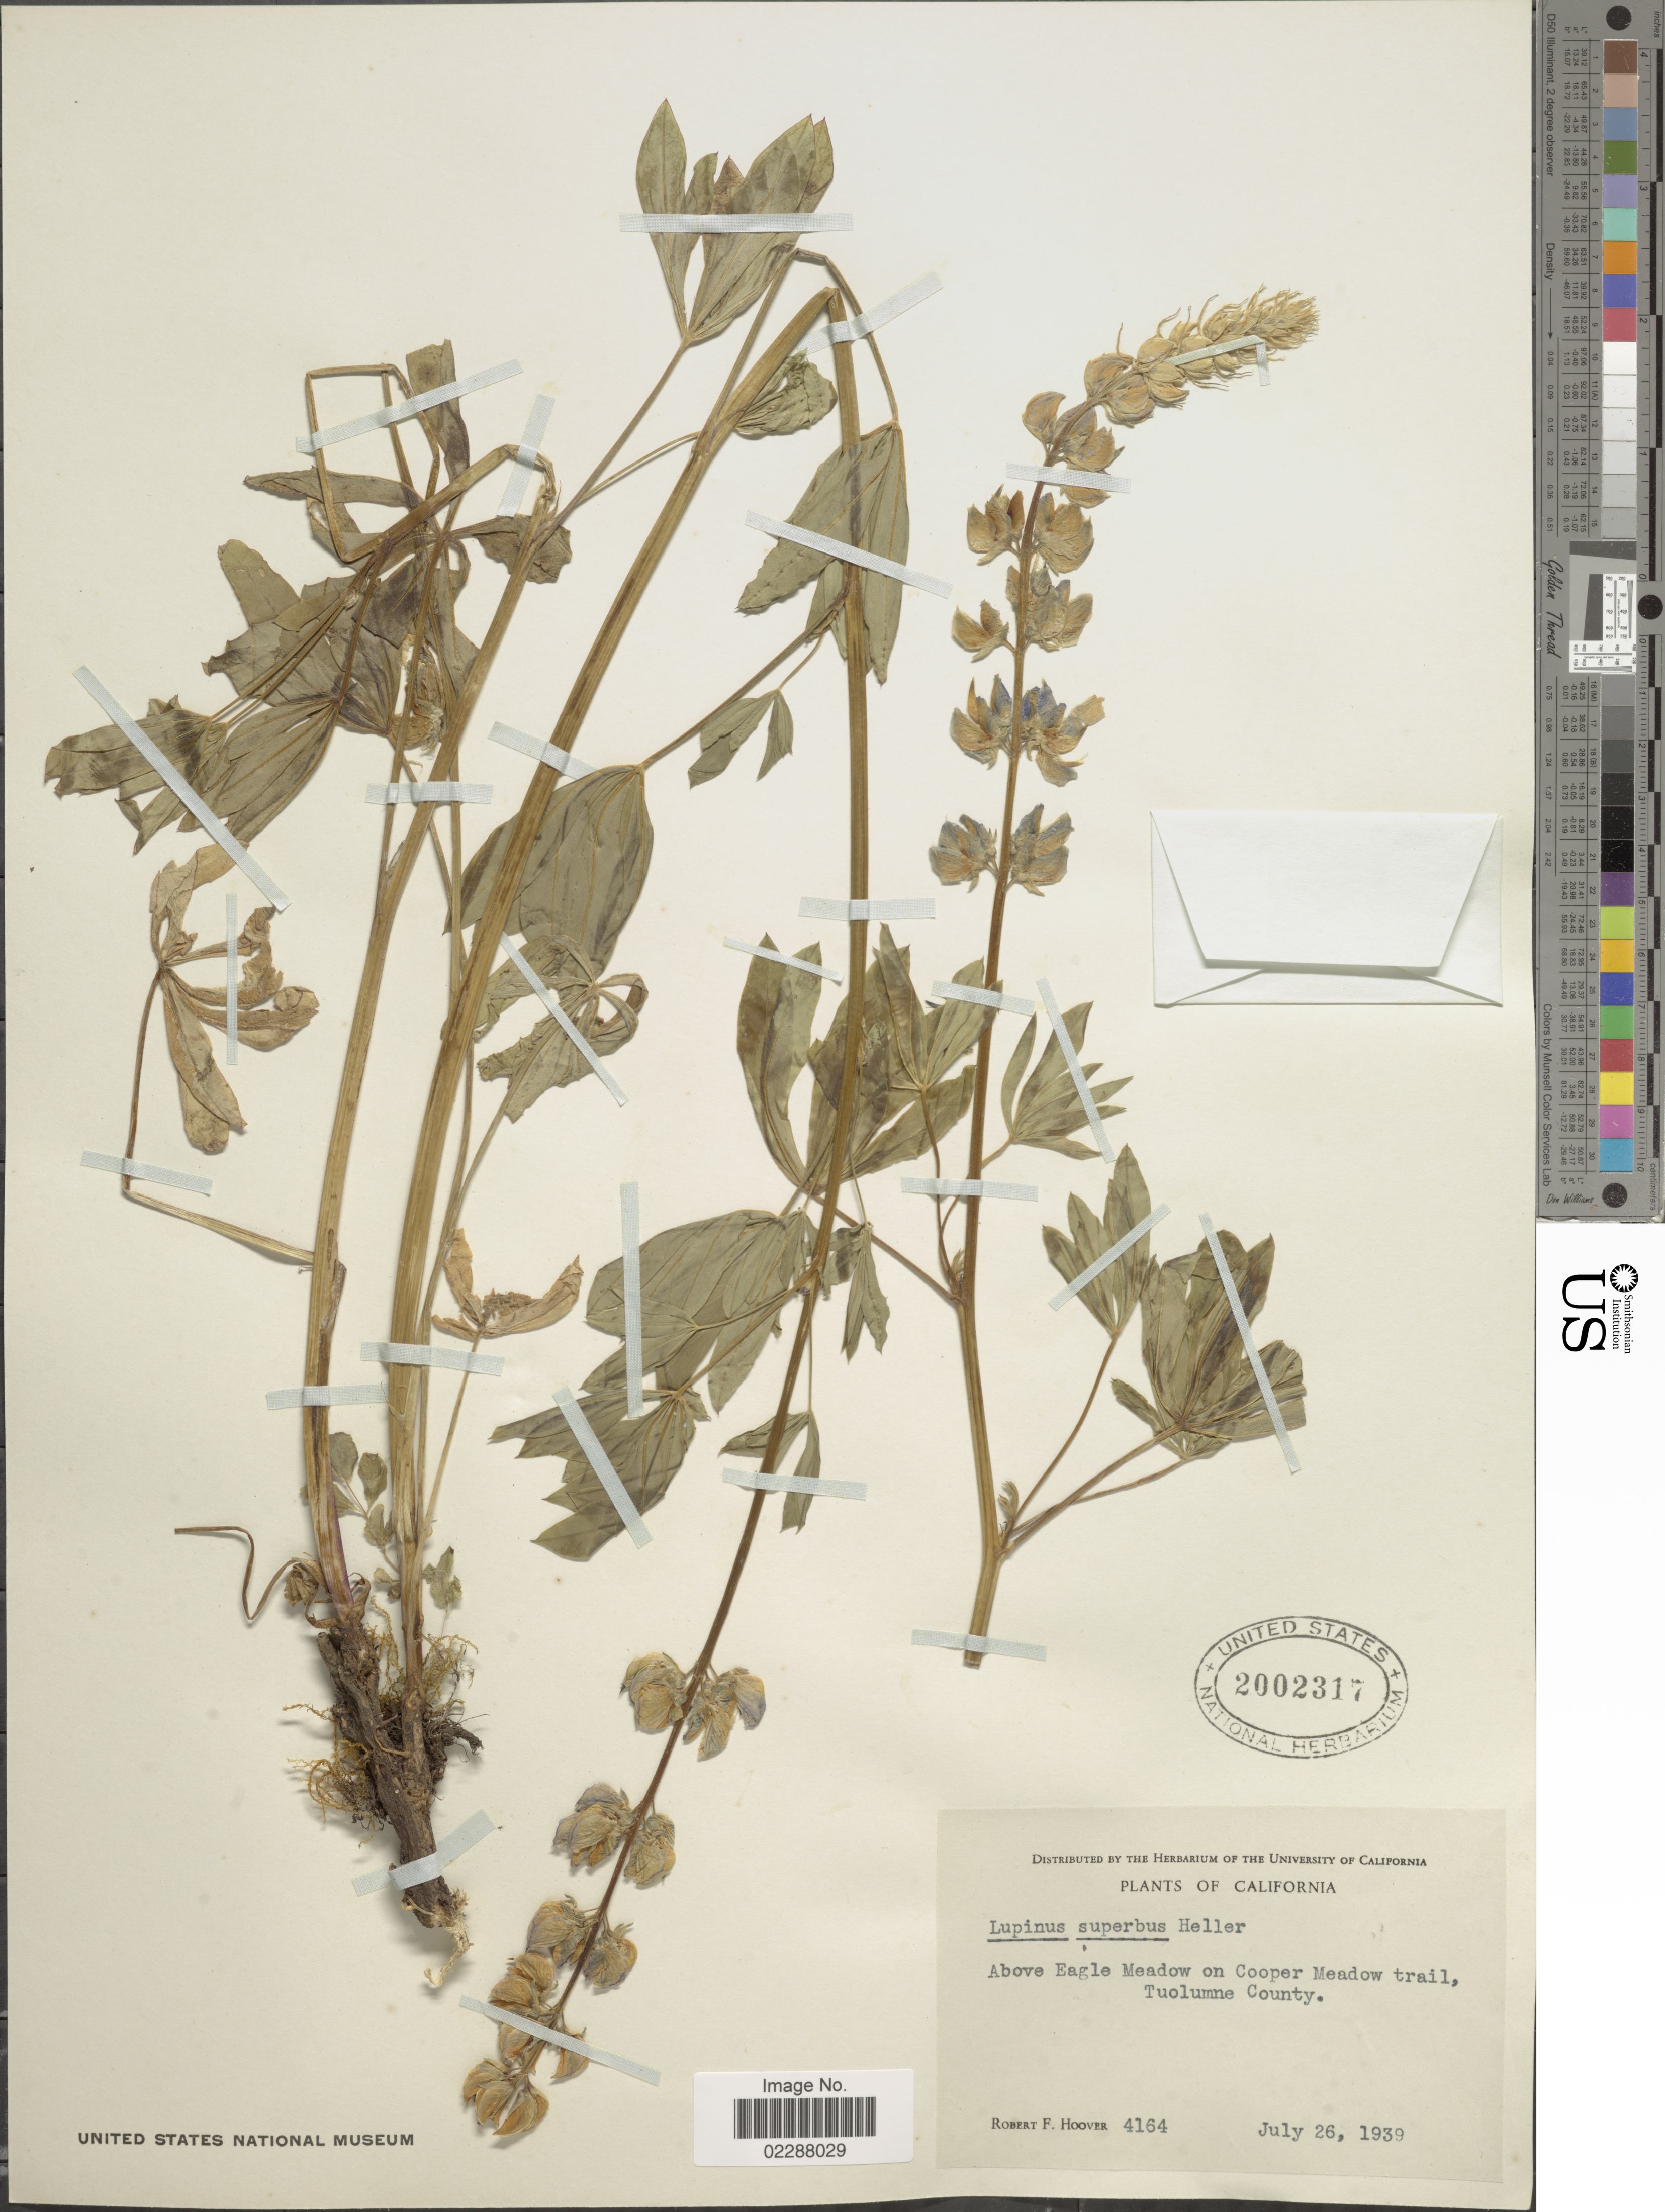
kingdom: Plantae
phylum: Tracheophyta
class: Magnoliopsida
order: Fabales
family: Fabaceae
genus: Lupinus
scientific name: Lupinus superbus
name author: A. Heller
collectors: R. F. Hoover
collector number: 4164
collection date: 1939-07-26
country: United States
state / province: California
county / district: Tuolumne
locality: Above Eagle Meadow on Cooper Meadow trail, Tuolumne County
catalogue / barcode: US 2002317